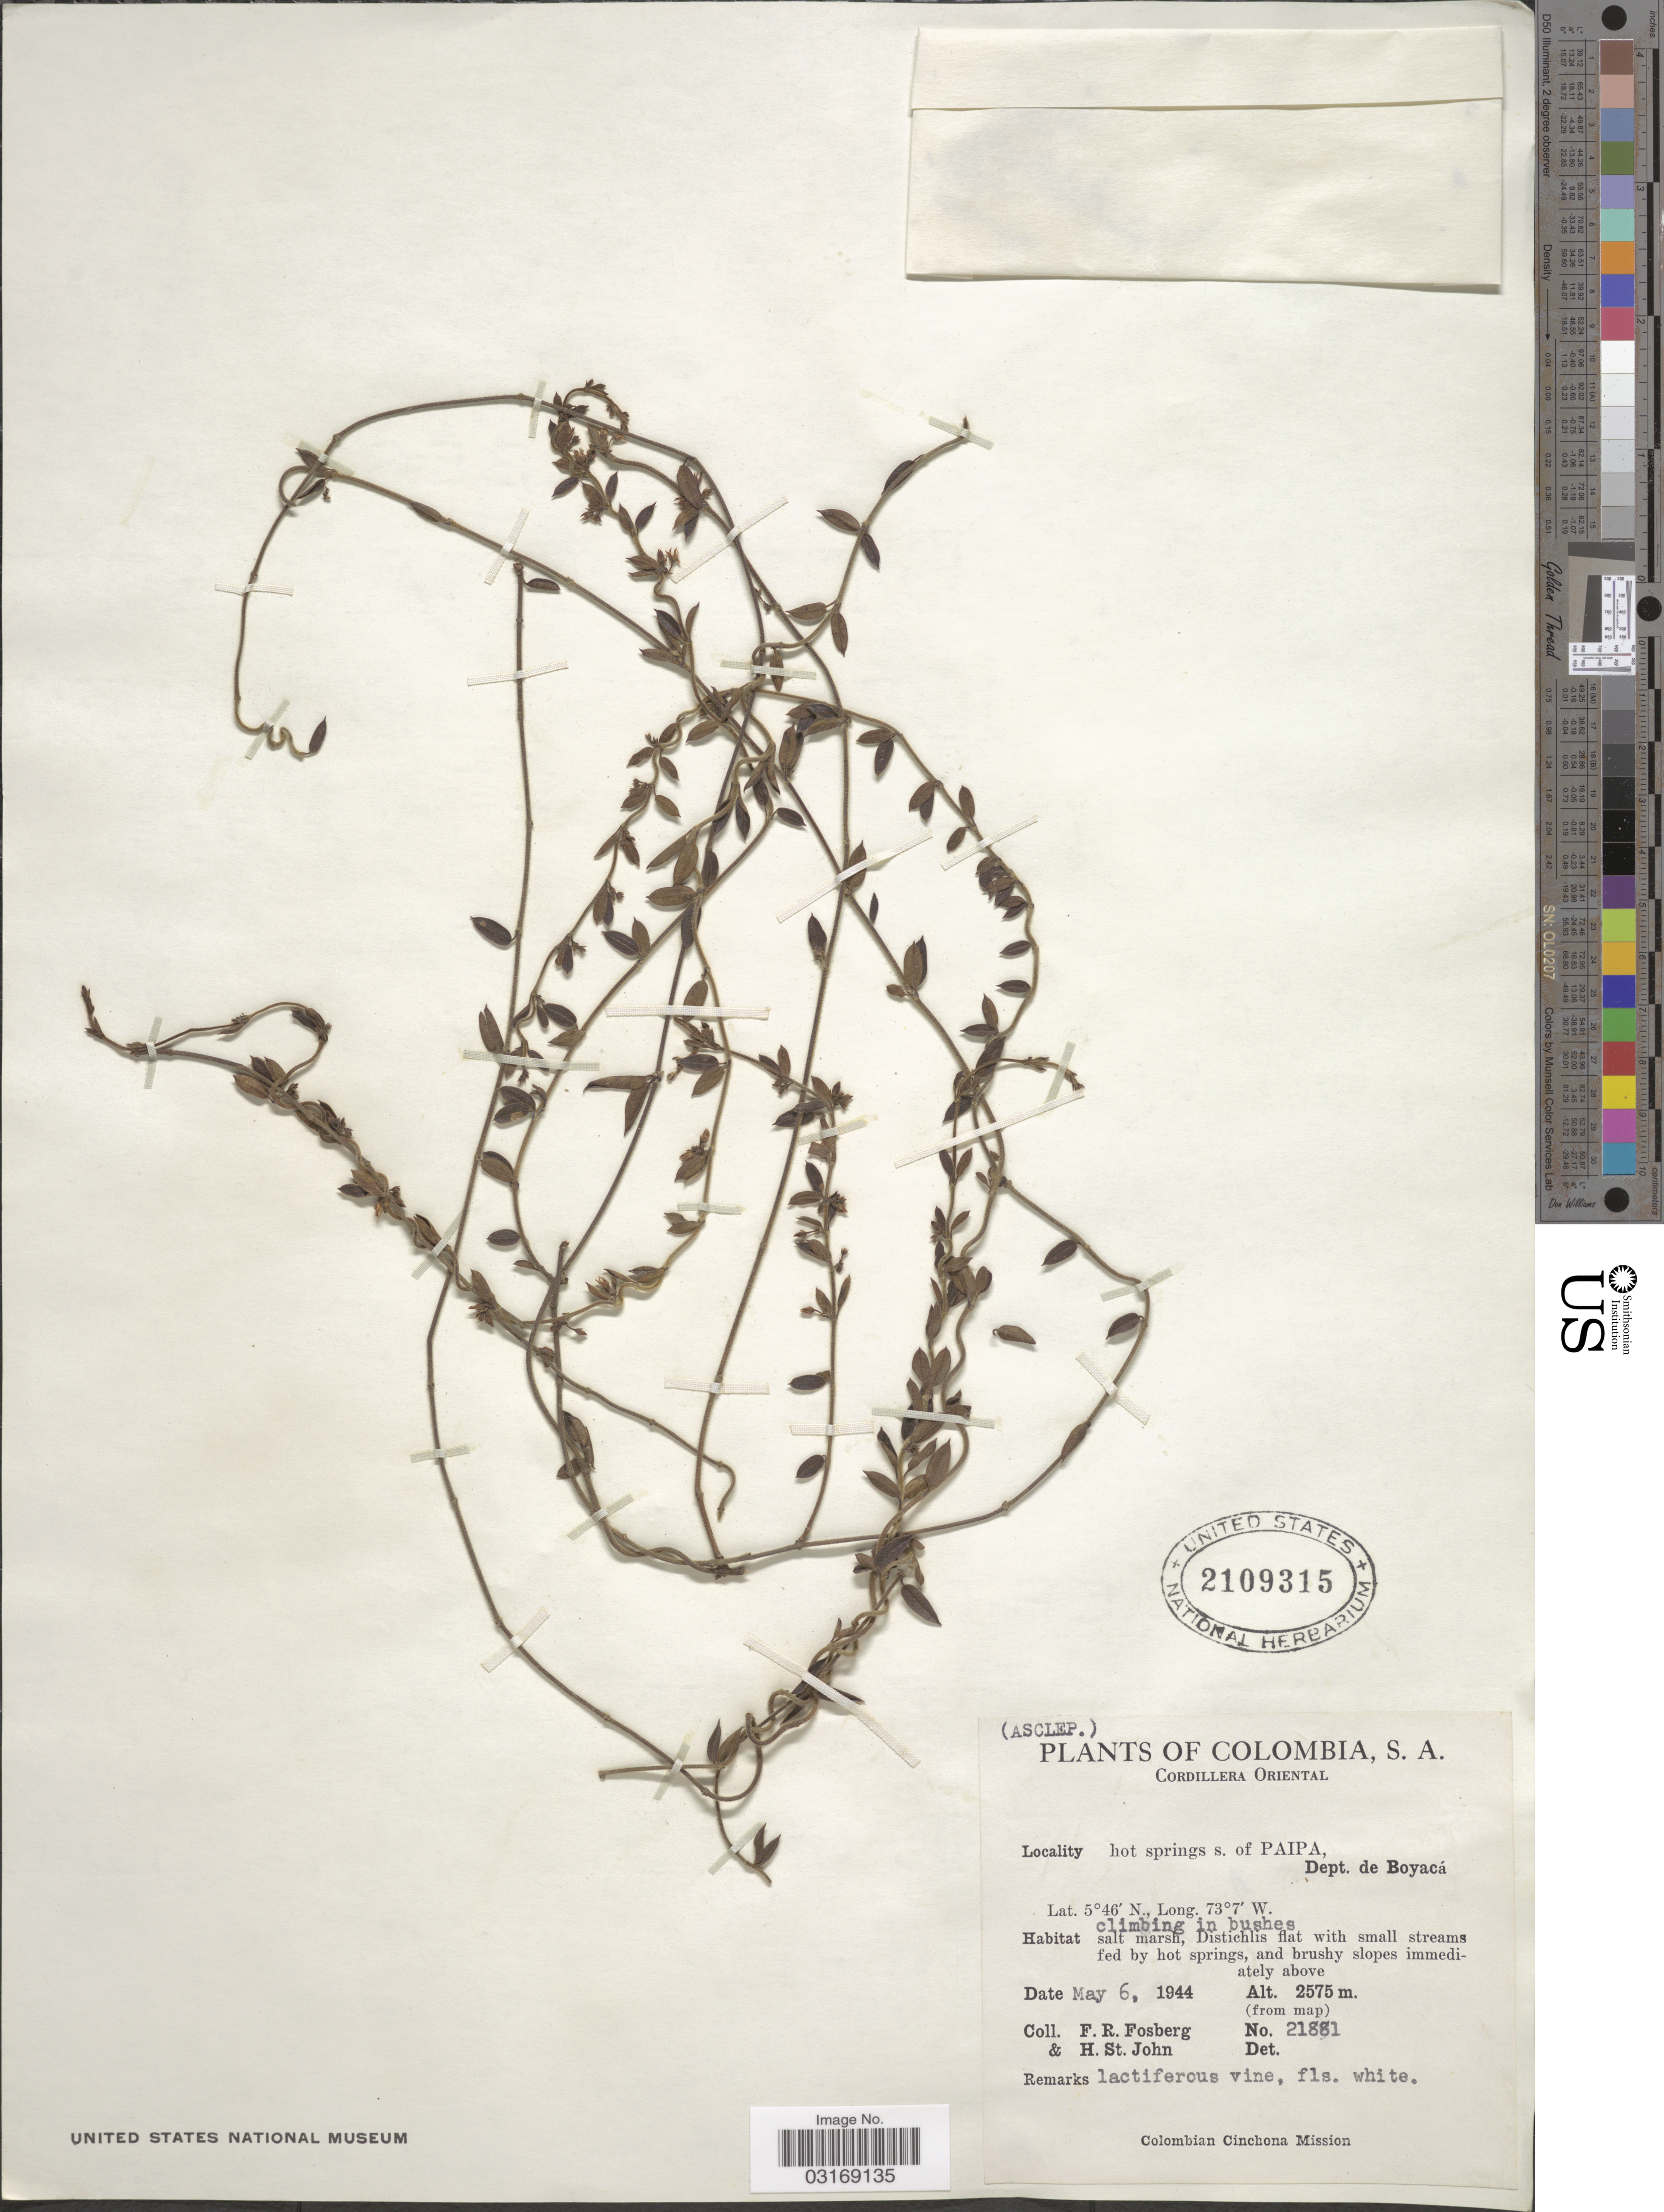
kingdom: Plantae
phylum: Tracheophyta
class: Magnoliopsida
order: Gentianales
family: Apocynaceae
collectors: F. R. Fosberg & H. St. John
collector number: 21881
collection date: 1944-05-06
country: Colombia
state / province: Boyacá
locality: Cordillera Oriental, hot springs s. of Paipa, Dept. de Boyacá.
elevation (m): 2575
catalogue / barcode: US 2109315